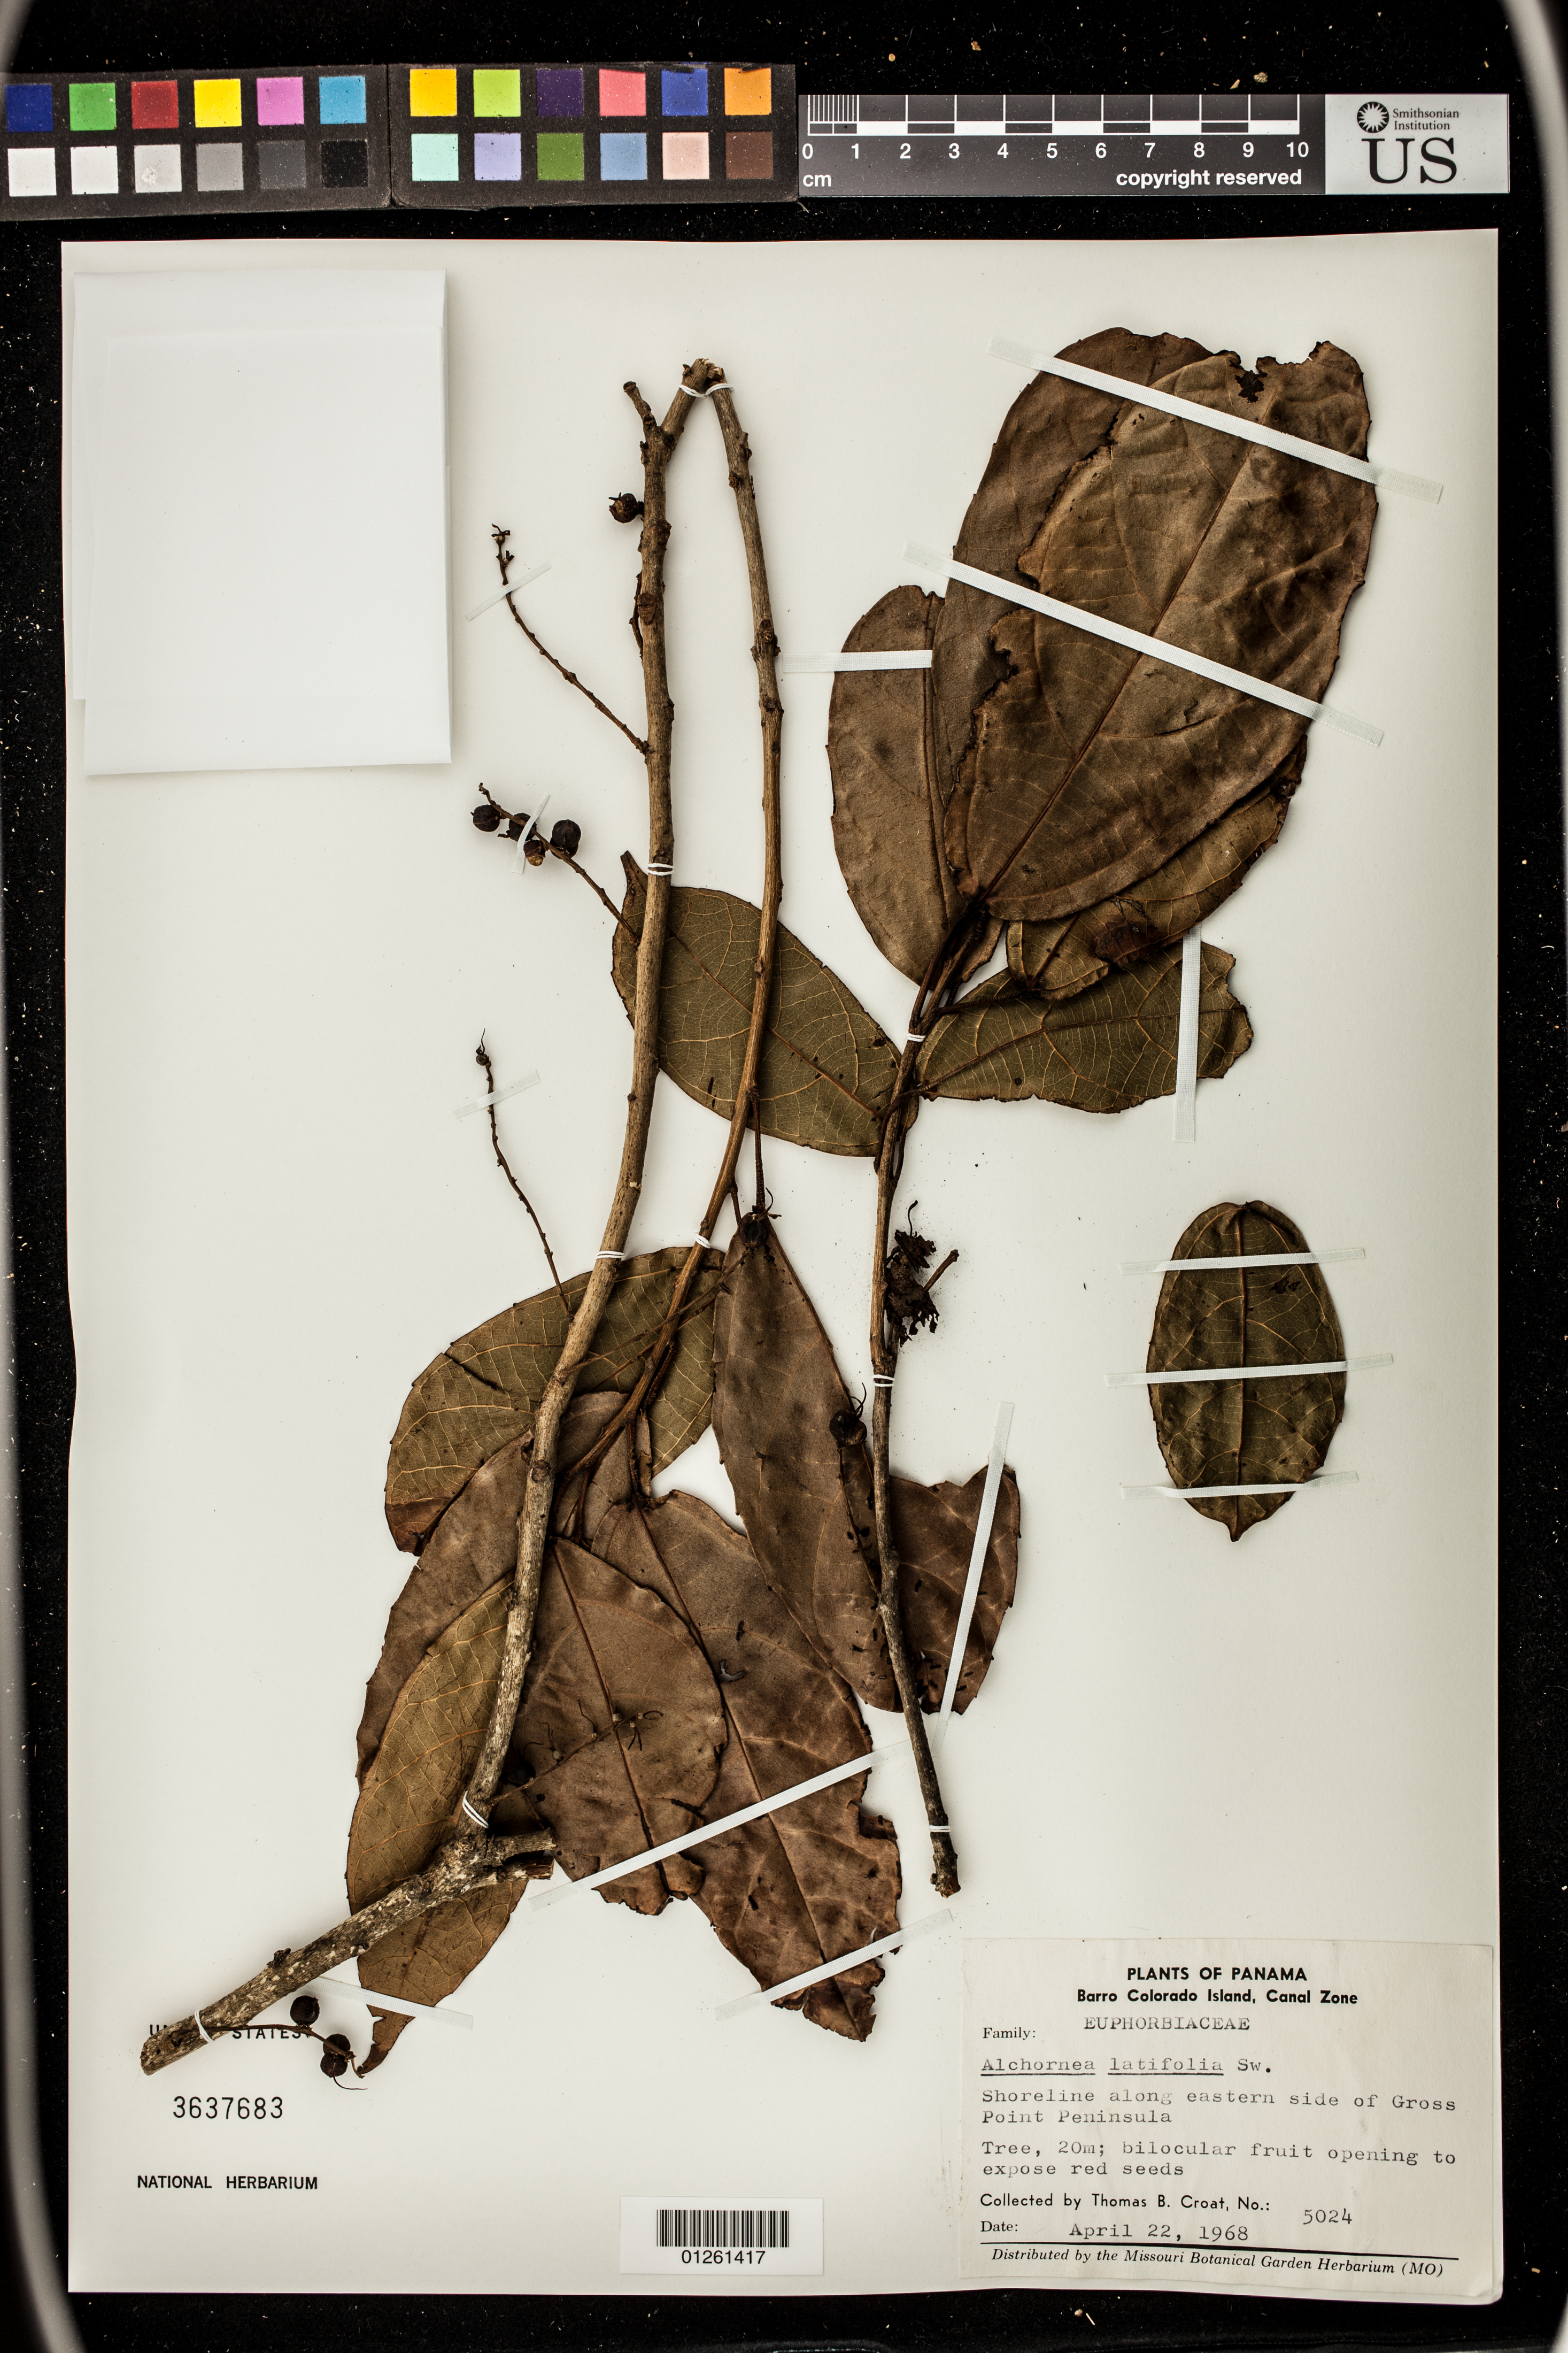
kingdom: Plantae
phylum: Tracheophyta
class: Magnoliopsida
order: Malpighiales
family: Euphorbiaceae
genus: Alchornea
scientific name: Alchornea latifolia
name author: Sw.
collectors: T. B. Croat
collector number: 5024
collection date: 1968-04-22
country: Panama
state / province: Panamá Oeste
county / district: Canal Zone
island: Barro Colorado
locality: Shoreline along eastern side of Gross Point Peninsula, Barro Colorado Island, Canal Zone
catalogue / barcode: US 3637683